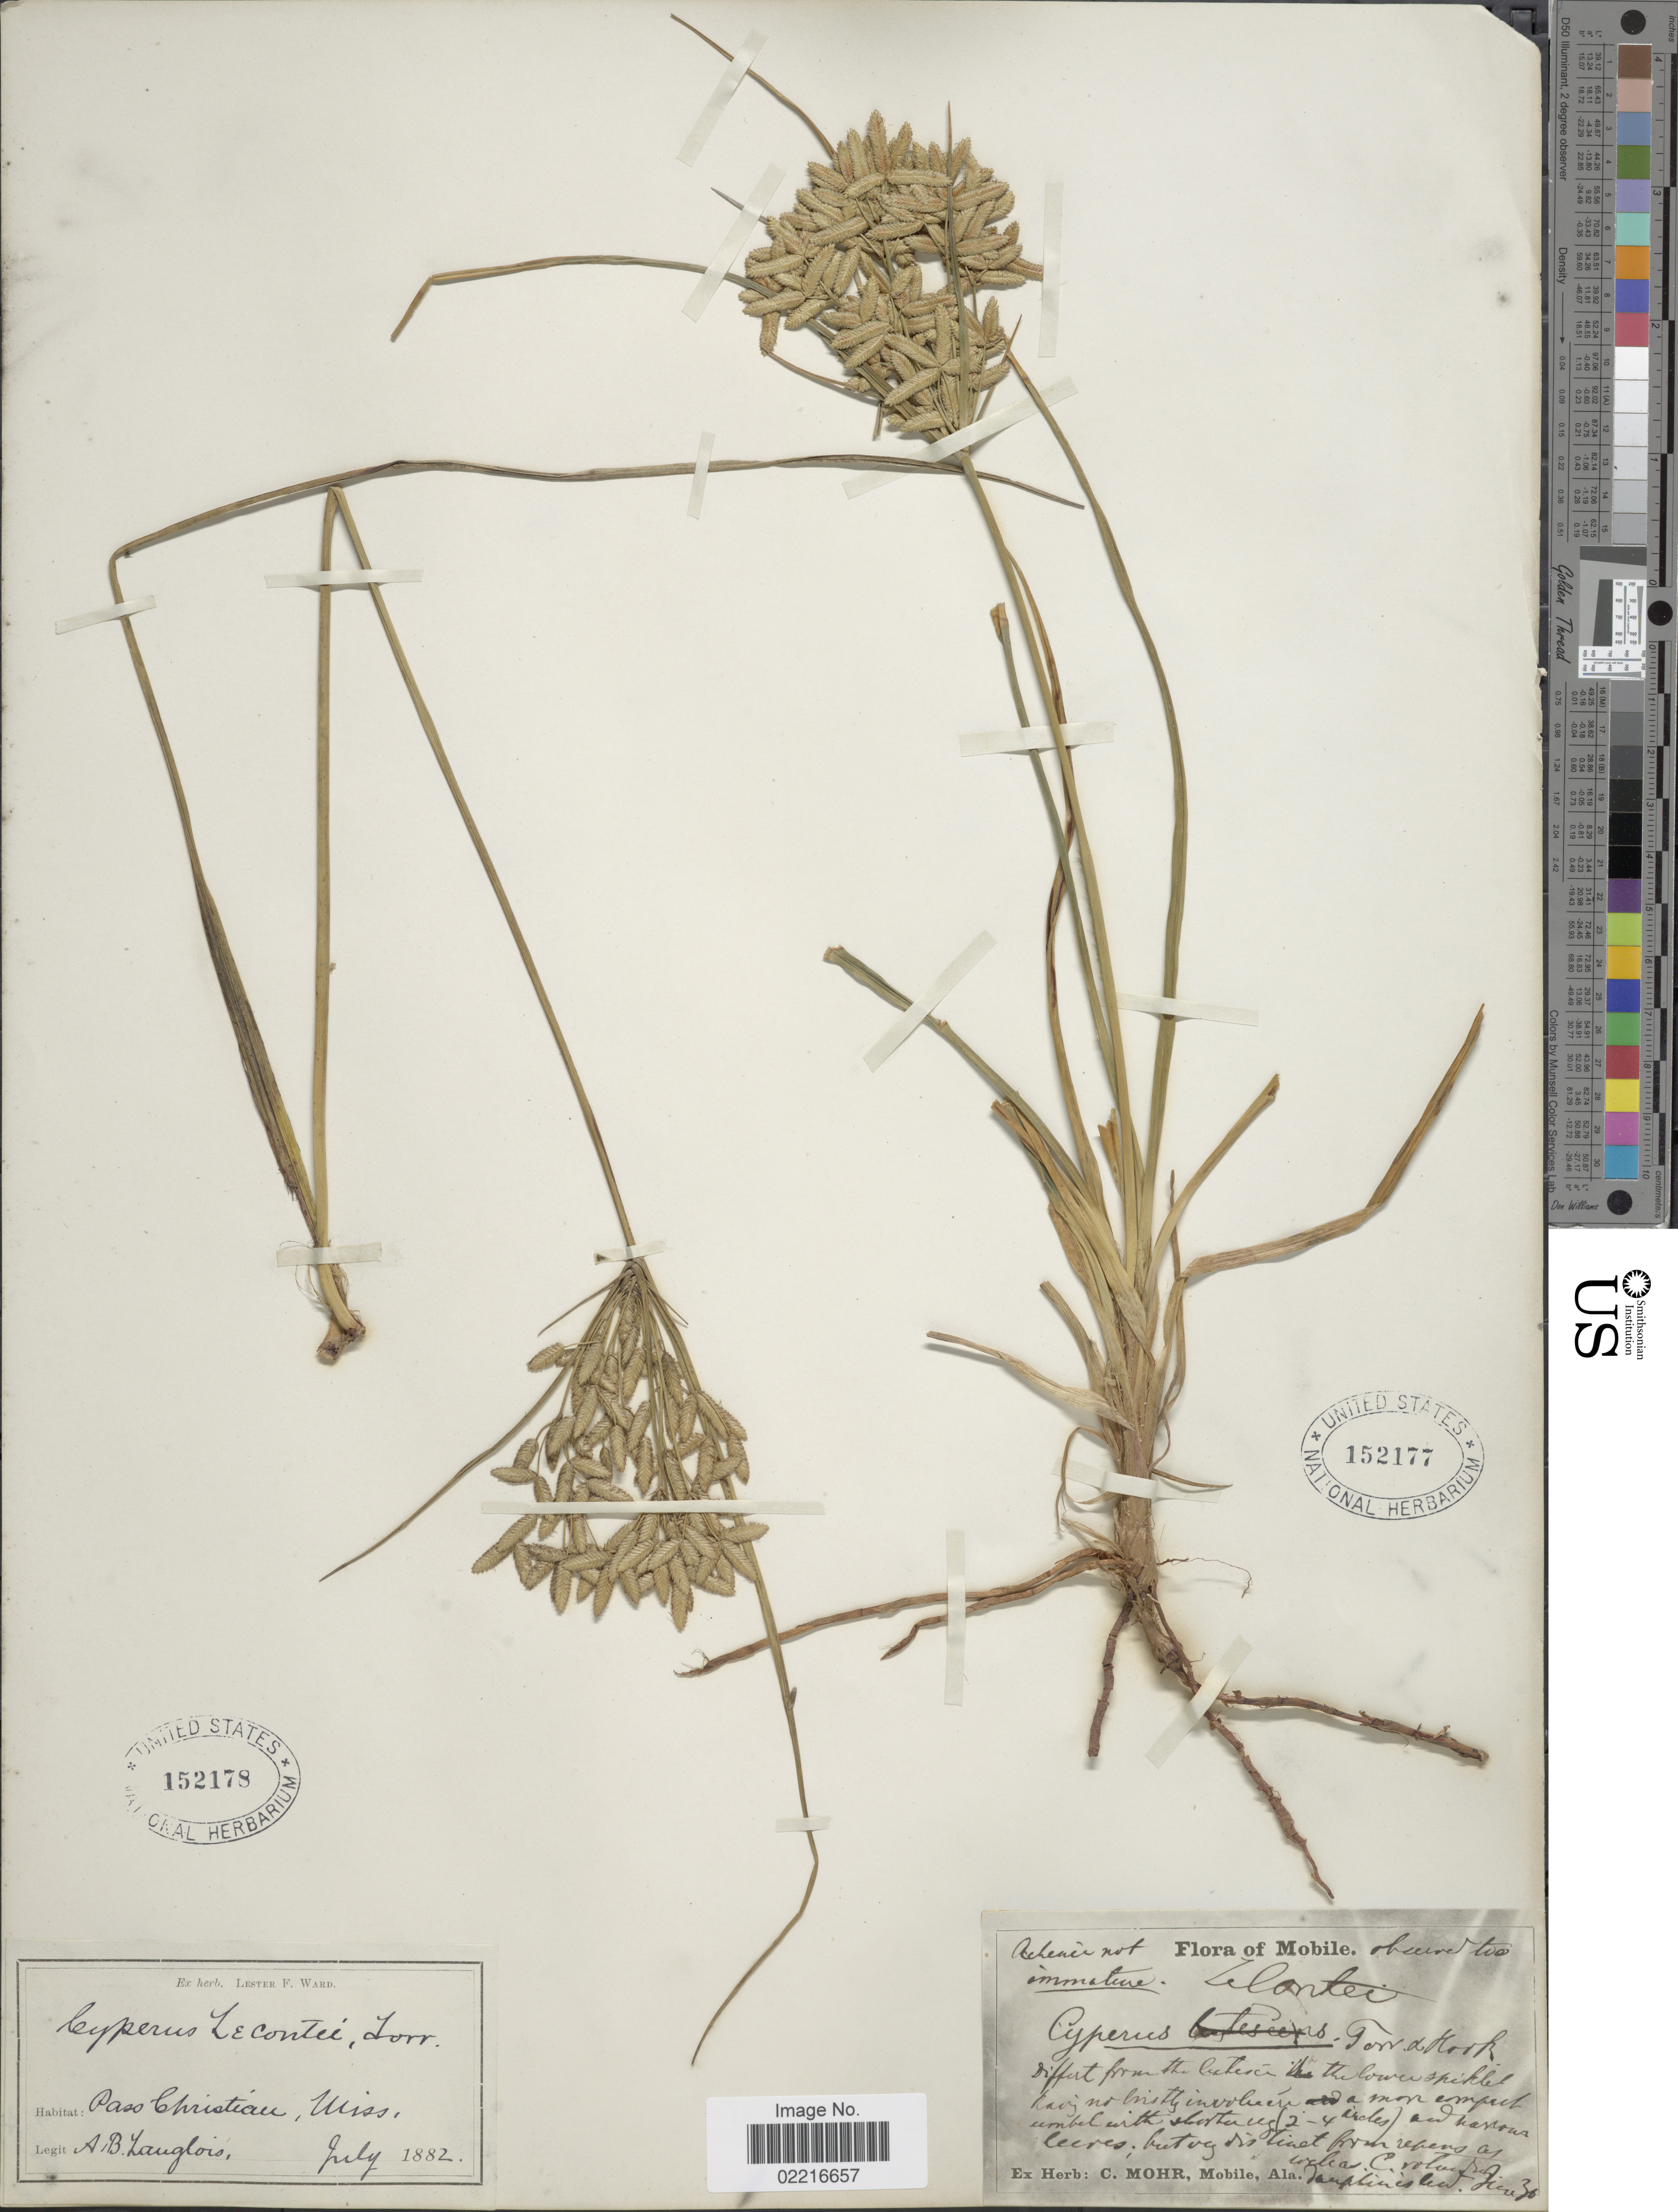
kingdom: Plantae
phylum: Tracheophyta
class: Liliopsida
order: Poales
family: Cyperaceae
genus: Cyperus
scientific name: Cyperus lecontei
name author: Torr. ex Steud.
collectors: ex herb. C. Mohr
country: United States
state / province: Alabama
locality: Mobile.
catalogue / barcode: US 152177-2